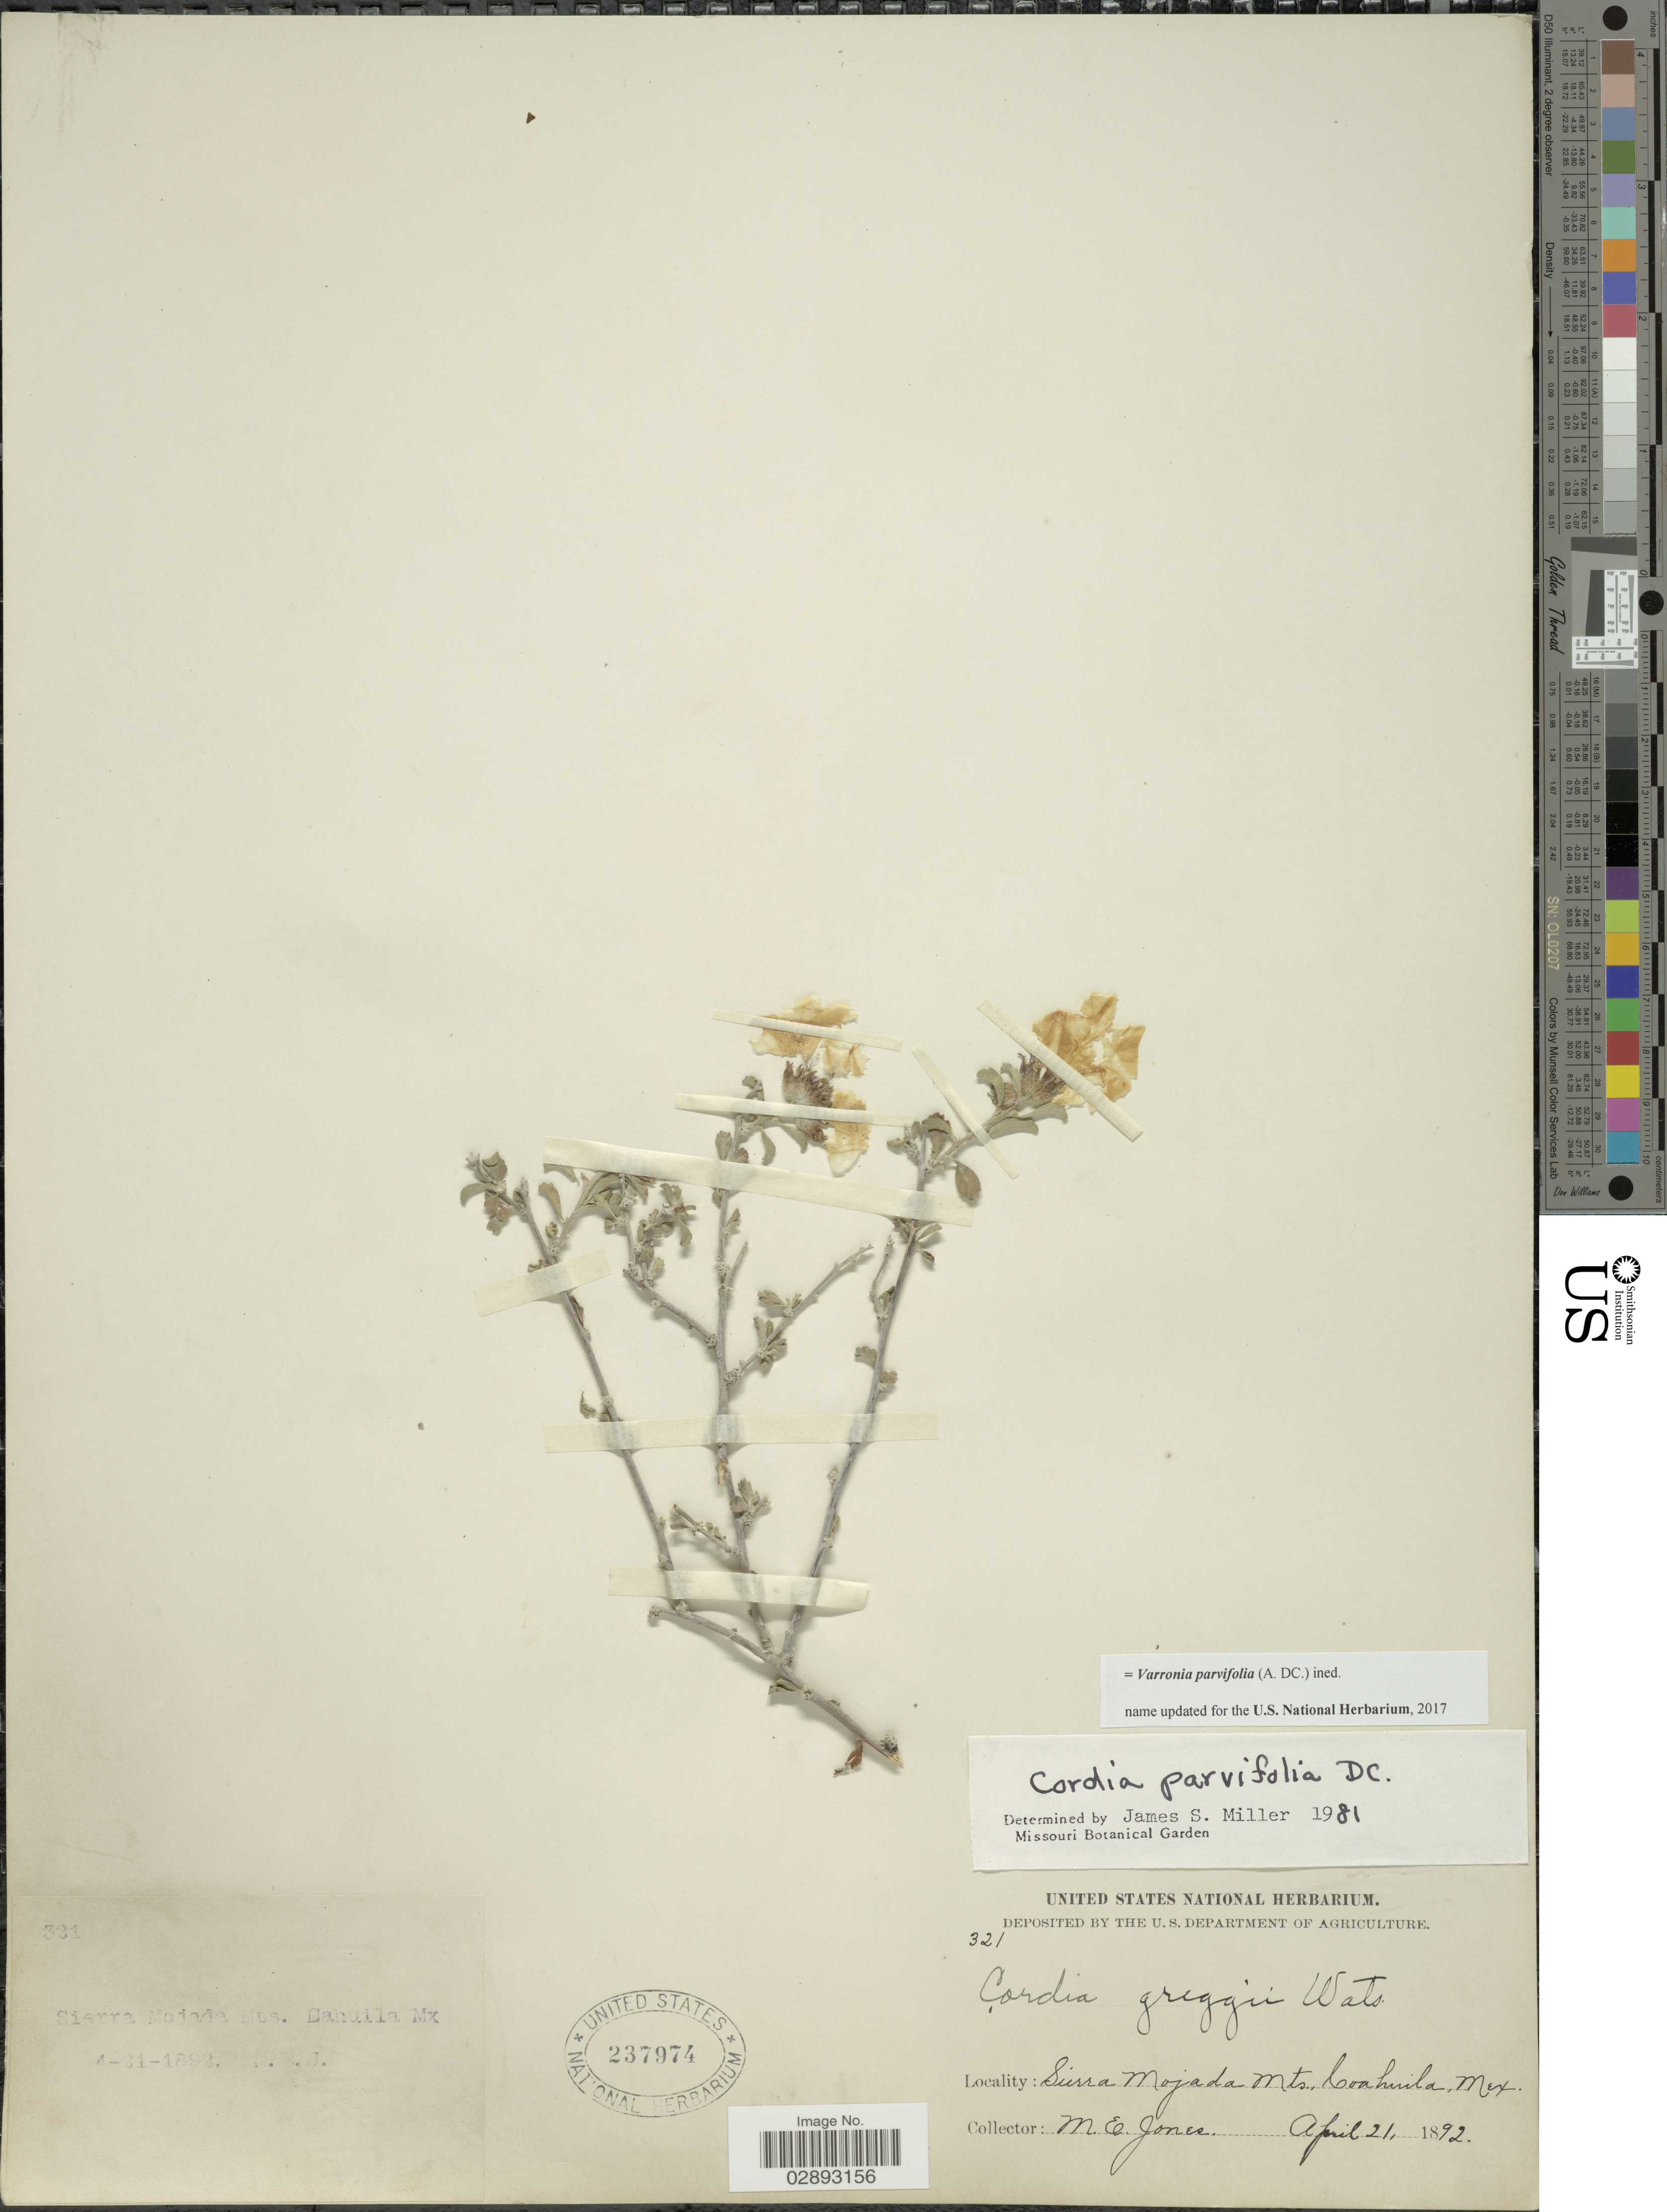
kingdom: Plantae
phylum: Tracheophyta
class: Magnoliopsida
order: Boraginales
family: Cordiaceae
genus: Varronia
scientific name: Varronia parvifolia (A. DC.) ined.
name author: (A. DC.)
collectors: M. E. Jones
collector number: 321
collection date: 1892-04-21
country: Mexico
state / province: Coahuila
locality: Sierra Mojada Mts. Coahuila.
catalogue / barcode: US 237974